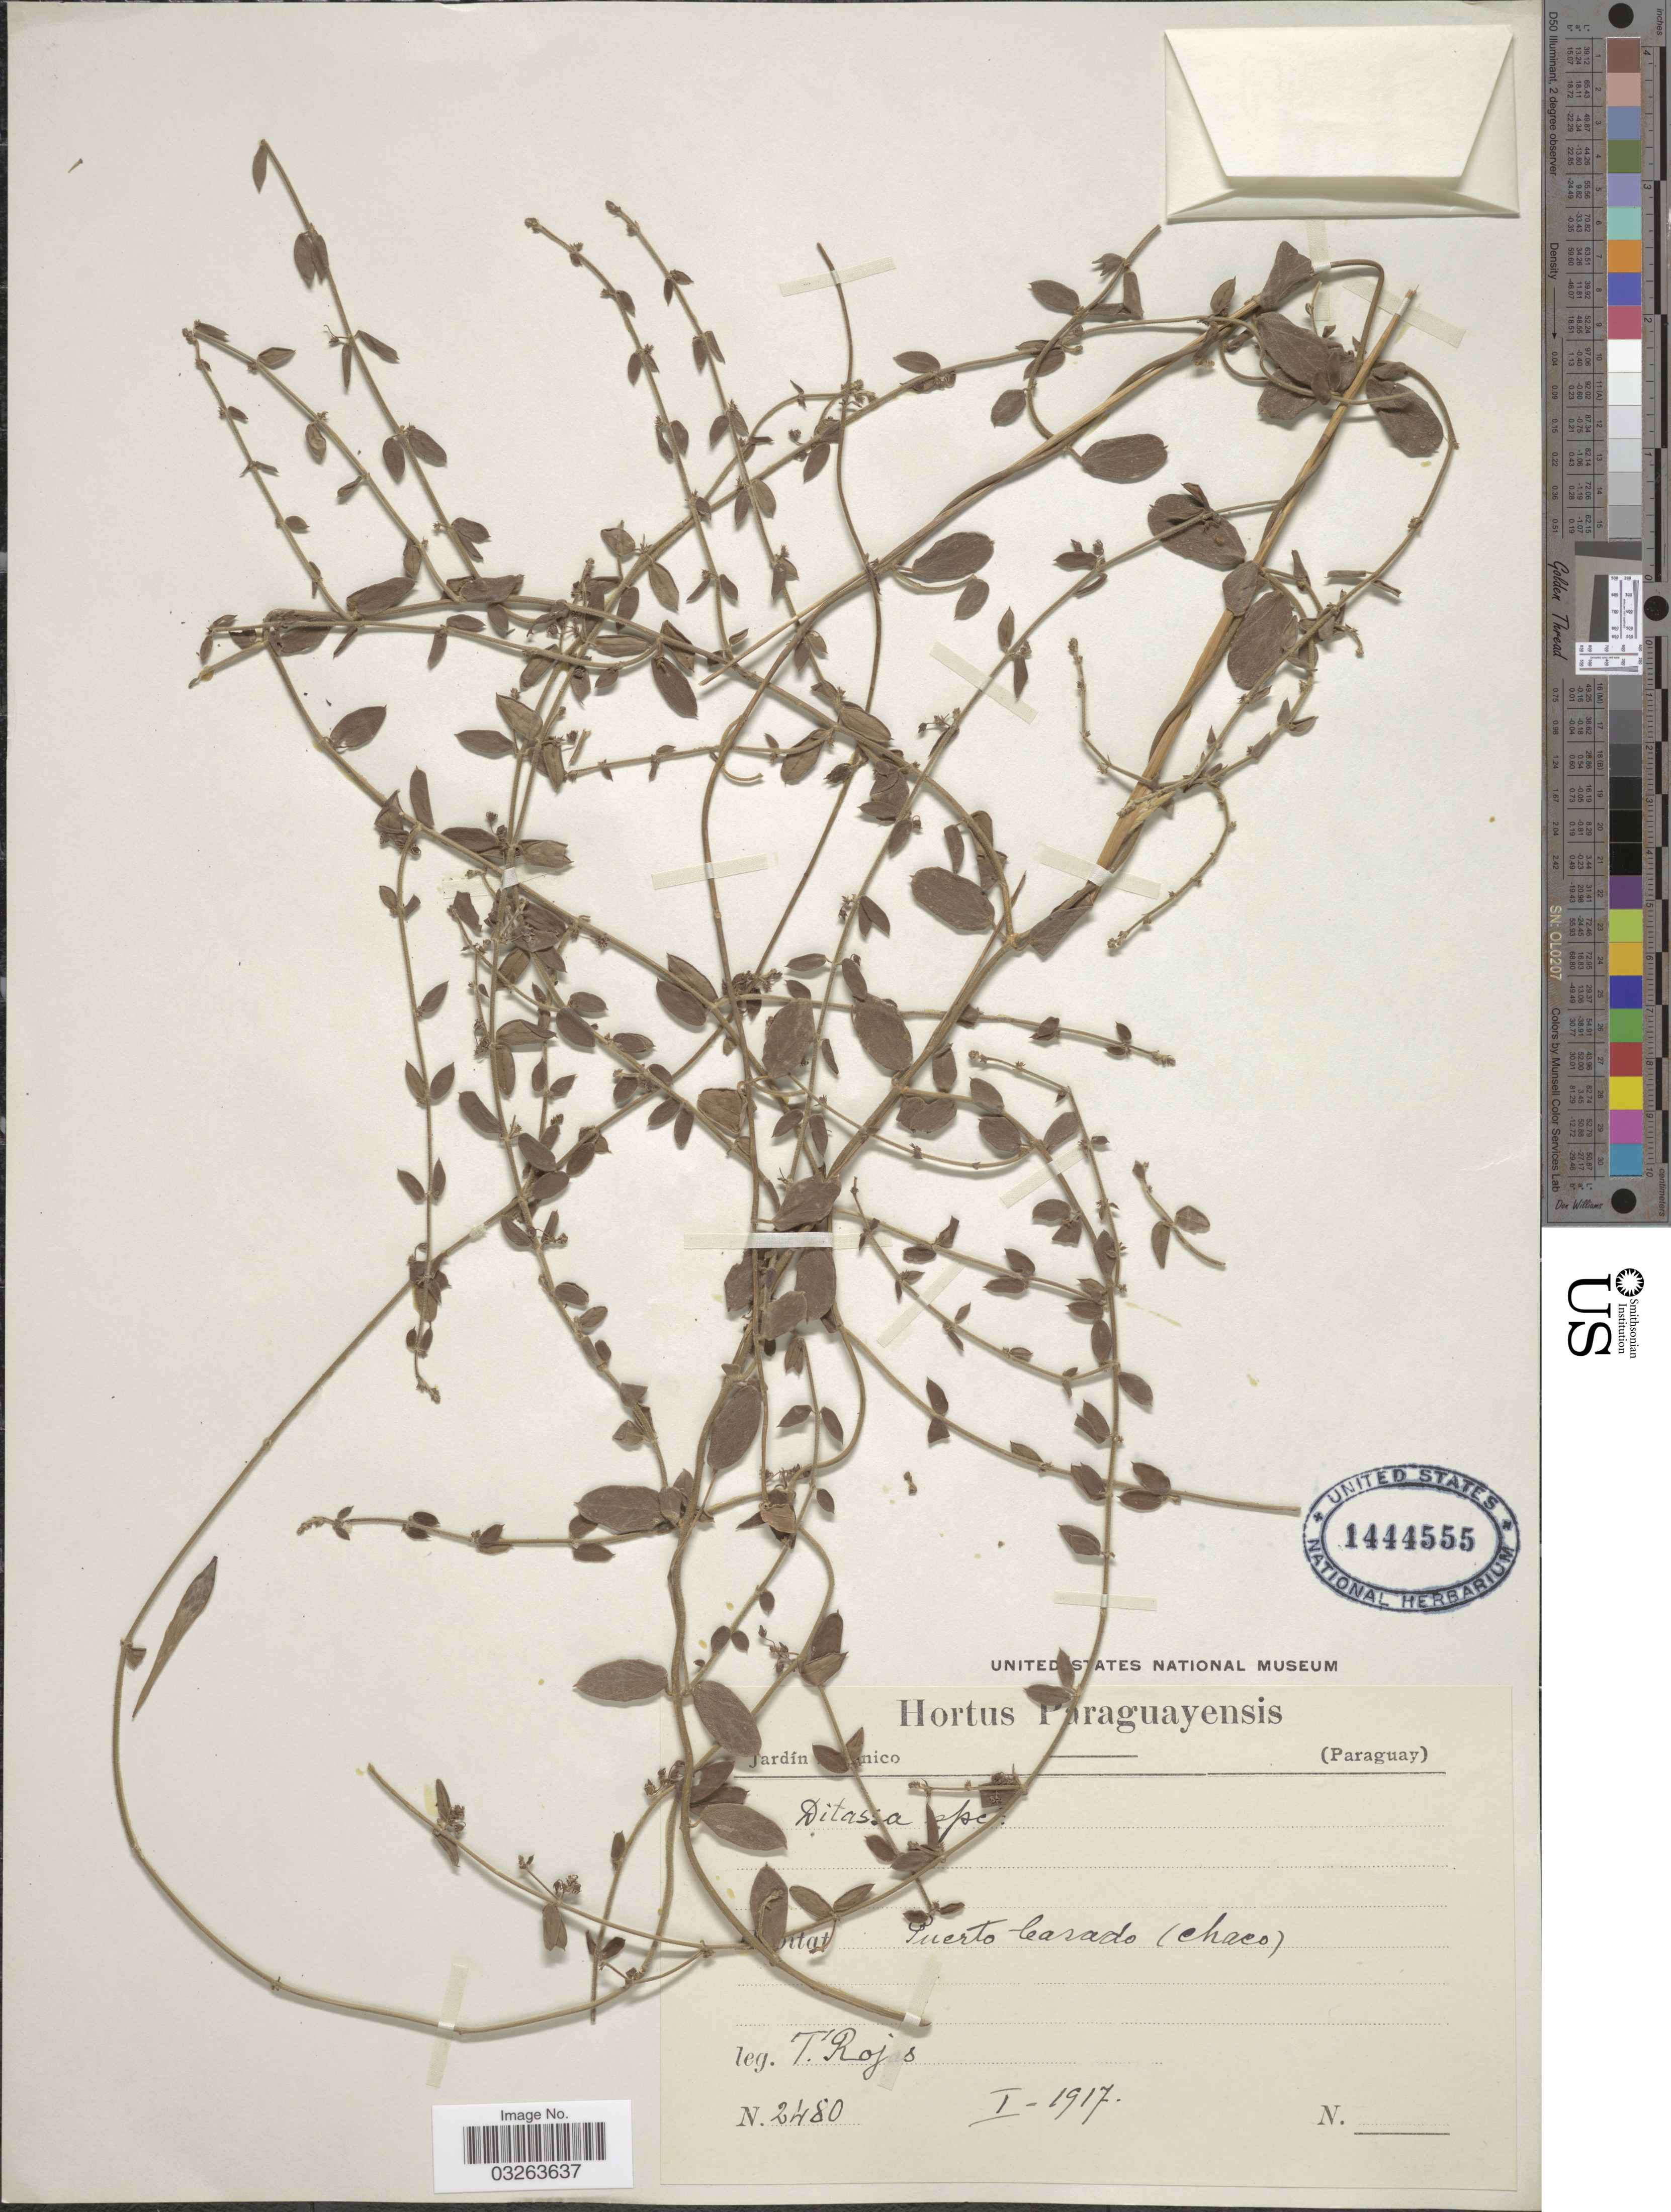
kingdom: Plantae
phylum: Tracheophyta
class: Magnoliopsida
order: Gentianales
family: Apocynaceae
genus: Ditassa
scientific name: Ditassa sp.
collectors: T. Rojas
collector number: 2480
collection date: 1917-01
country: Paraguay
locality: Puerto Casado (Chaco).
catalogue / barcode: US 1444555